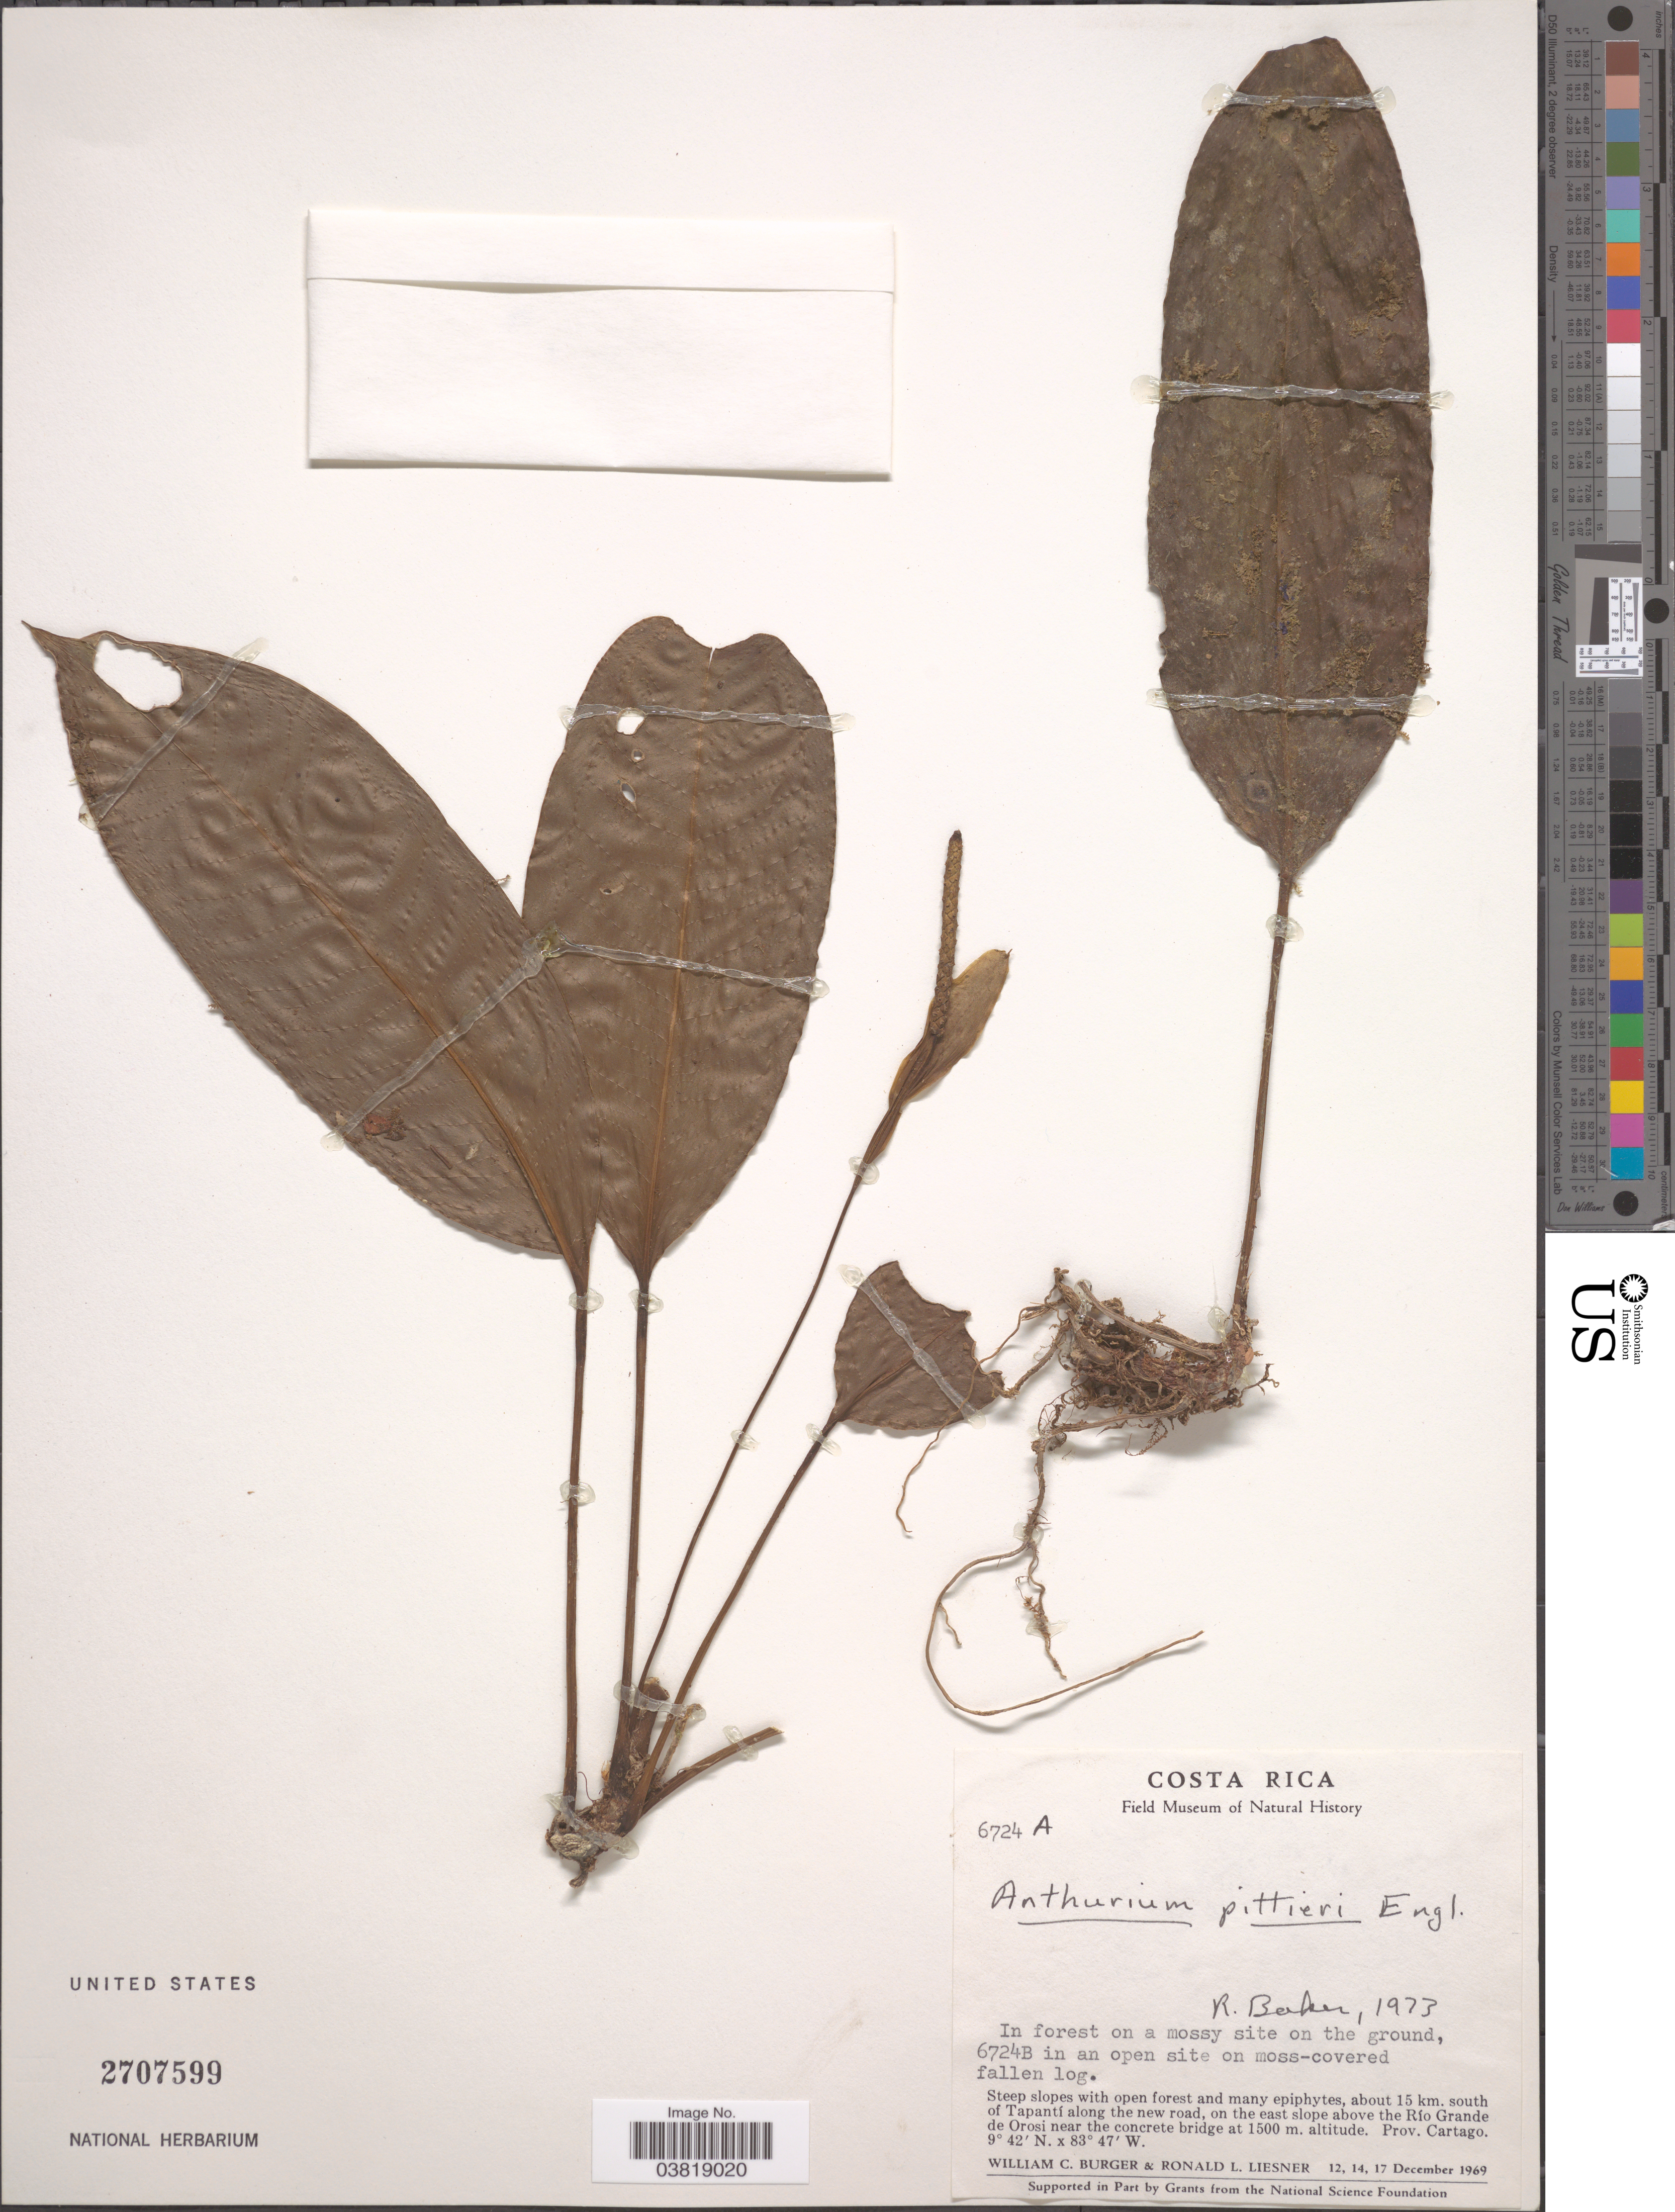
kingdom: Plantae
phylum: Tracheophyta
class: Liliopsida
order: Alismatales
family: Araceae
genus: Anthurium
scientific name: Anthurium pittieri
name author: Engl.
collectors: W. Burger & R. L. Liesner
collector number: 6724A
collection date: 1969-12-12/1969-12-17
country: Costa Rica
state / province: Cartago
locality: About 15 km. south of Tapantí along the new road, on the east slope above the Río Grande de Orosi near the concrete bridge.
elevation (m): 1500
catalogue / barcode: US 2707599